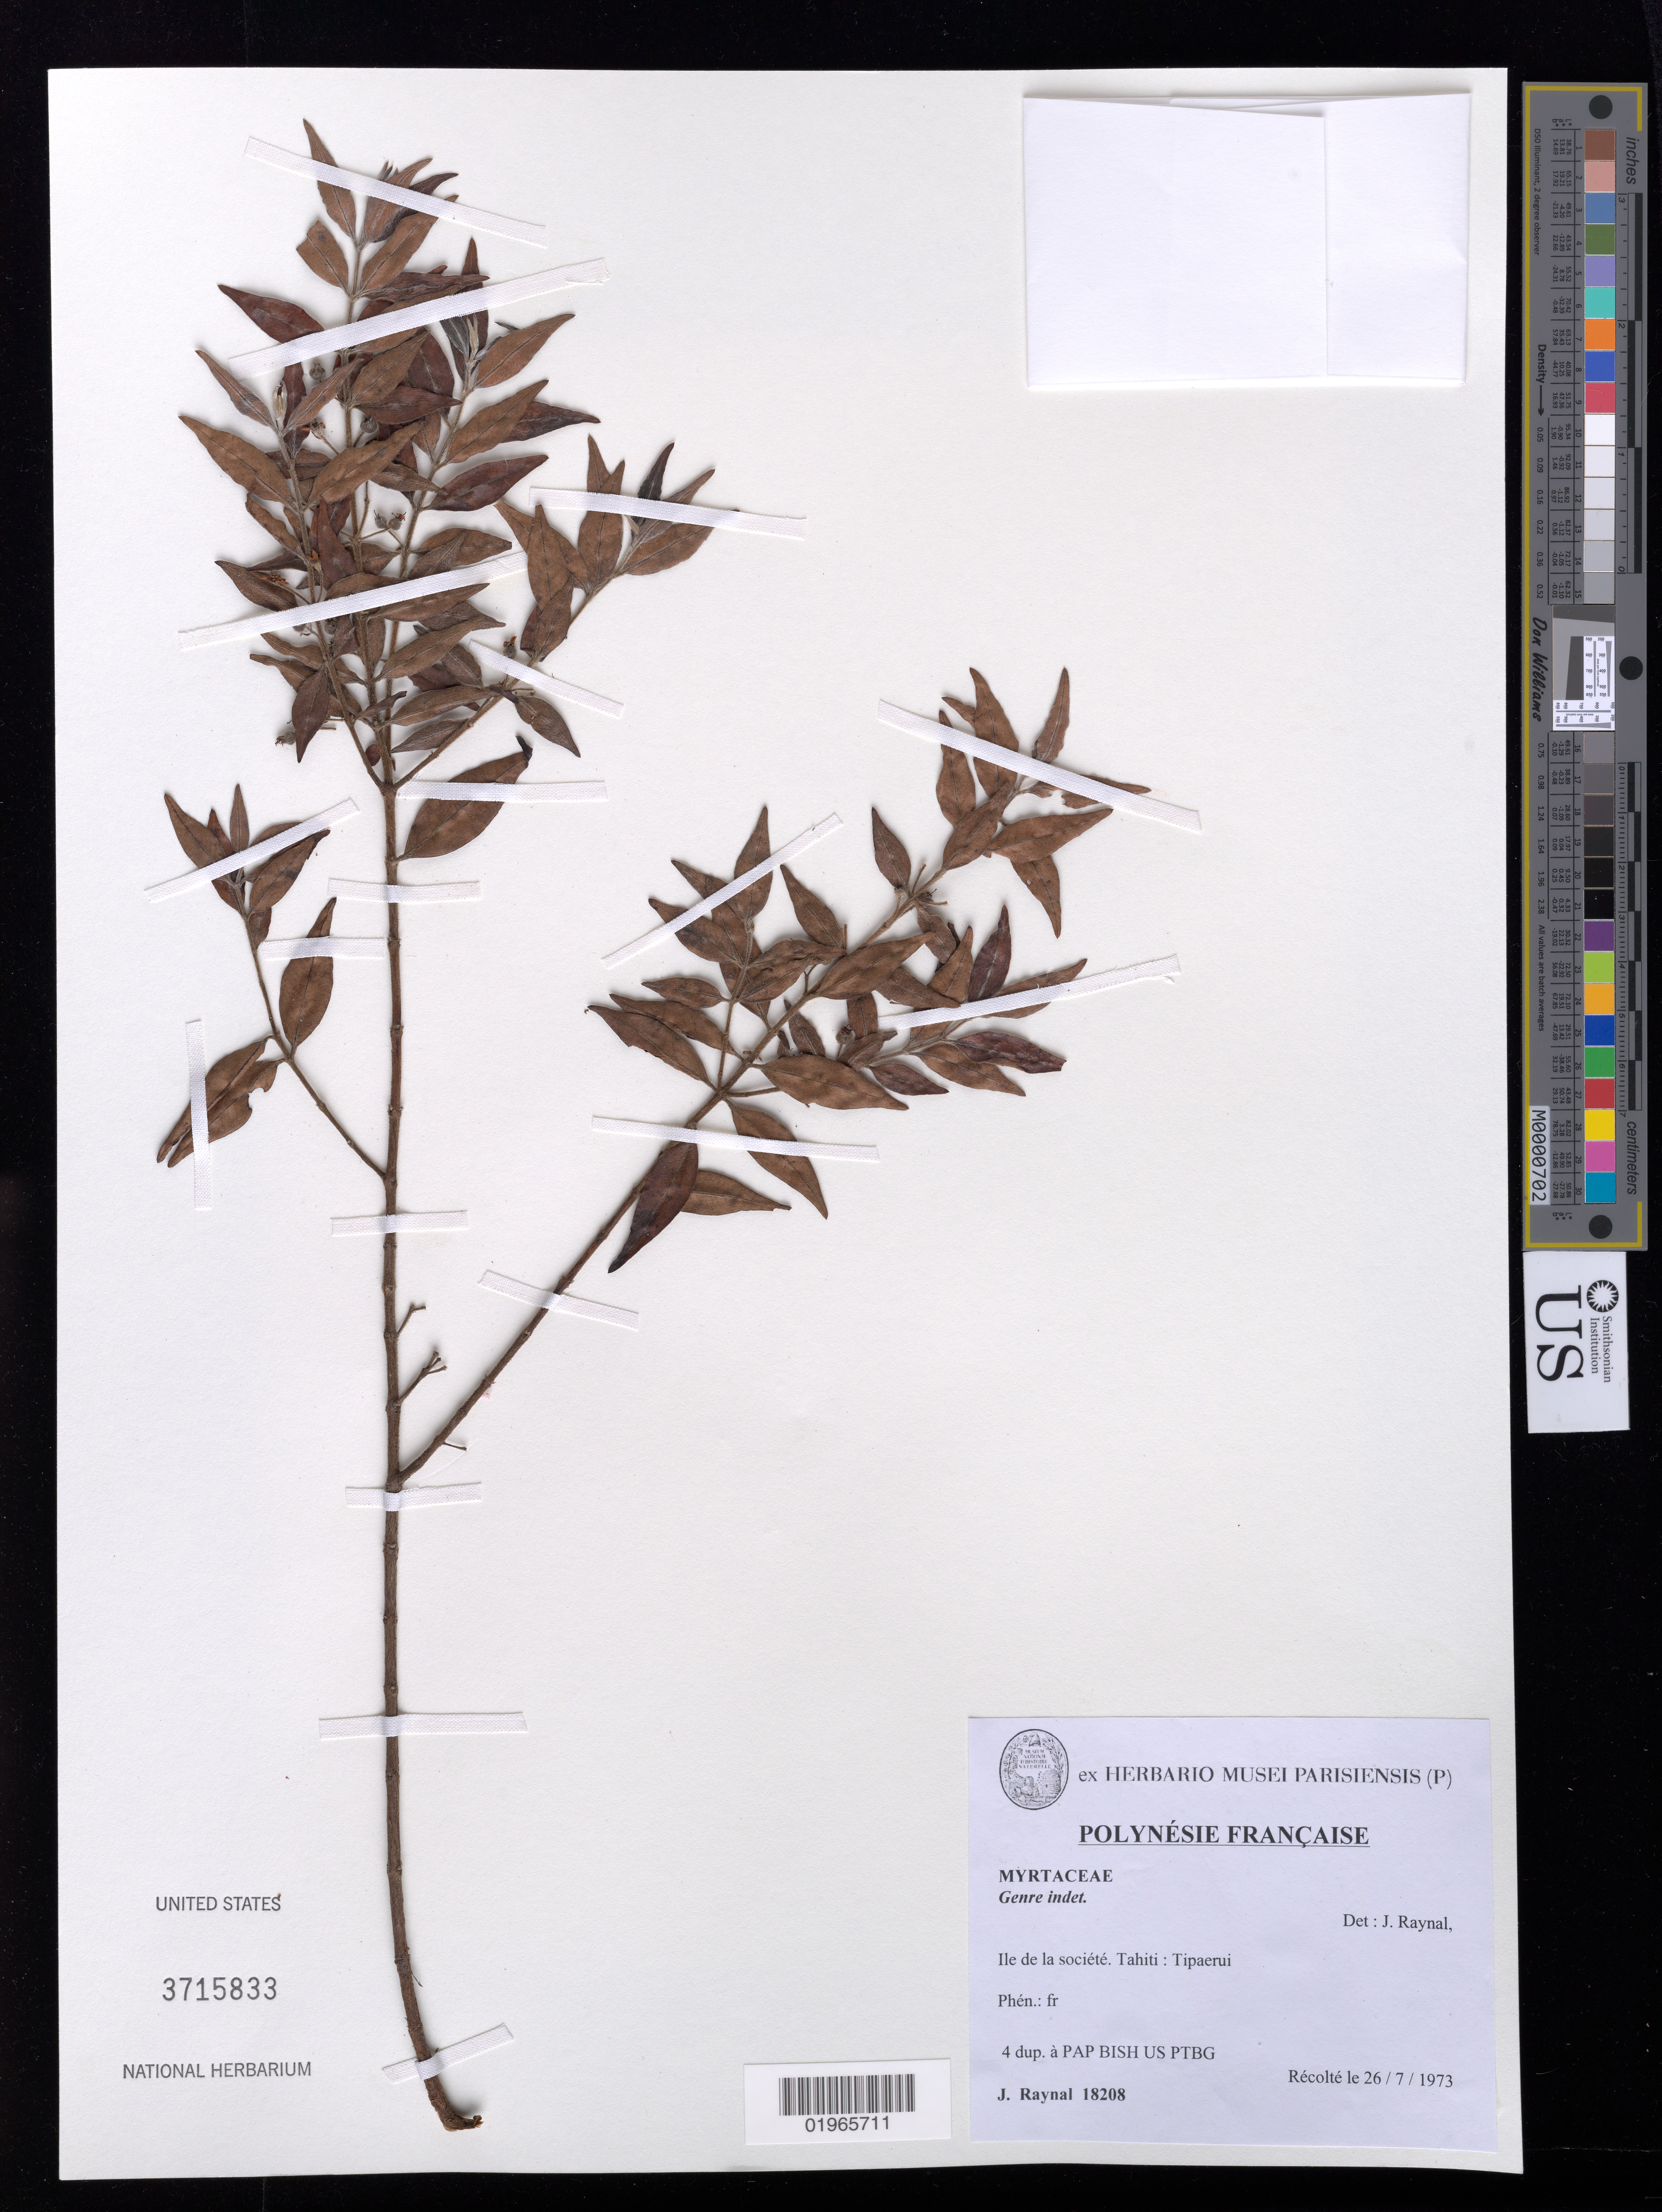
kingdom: Plantae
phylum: Tracheophyta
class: Magnoliopsida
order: Myrtales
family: Myrtaceae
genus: Decaspermum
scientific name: Decaspermum sp.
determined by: Flynn, T. W.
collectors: J. Raynal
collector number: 18208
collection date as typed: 26 Jul 1973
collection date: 1973-07-26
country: French Polynesia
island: Tahiti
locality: Tipaerui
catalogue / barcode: US 3715833